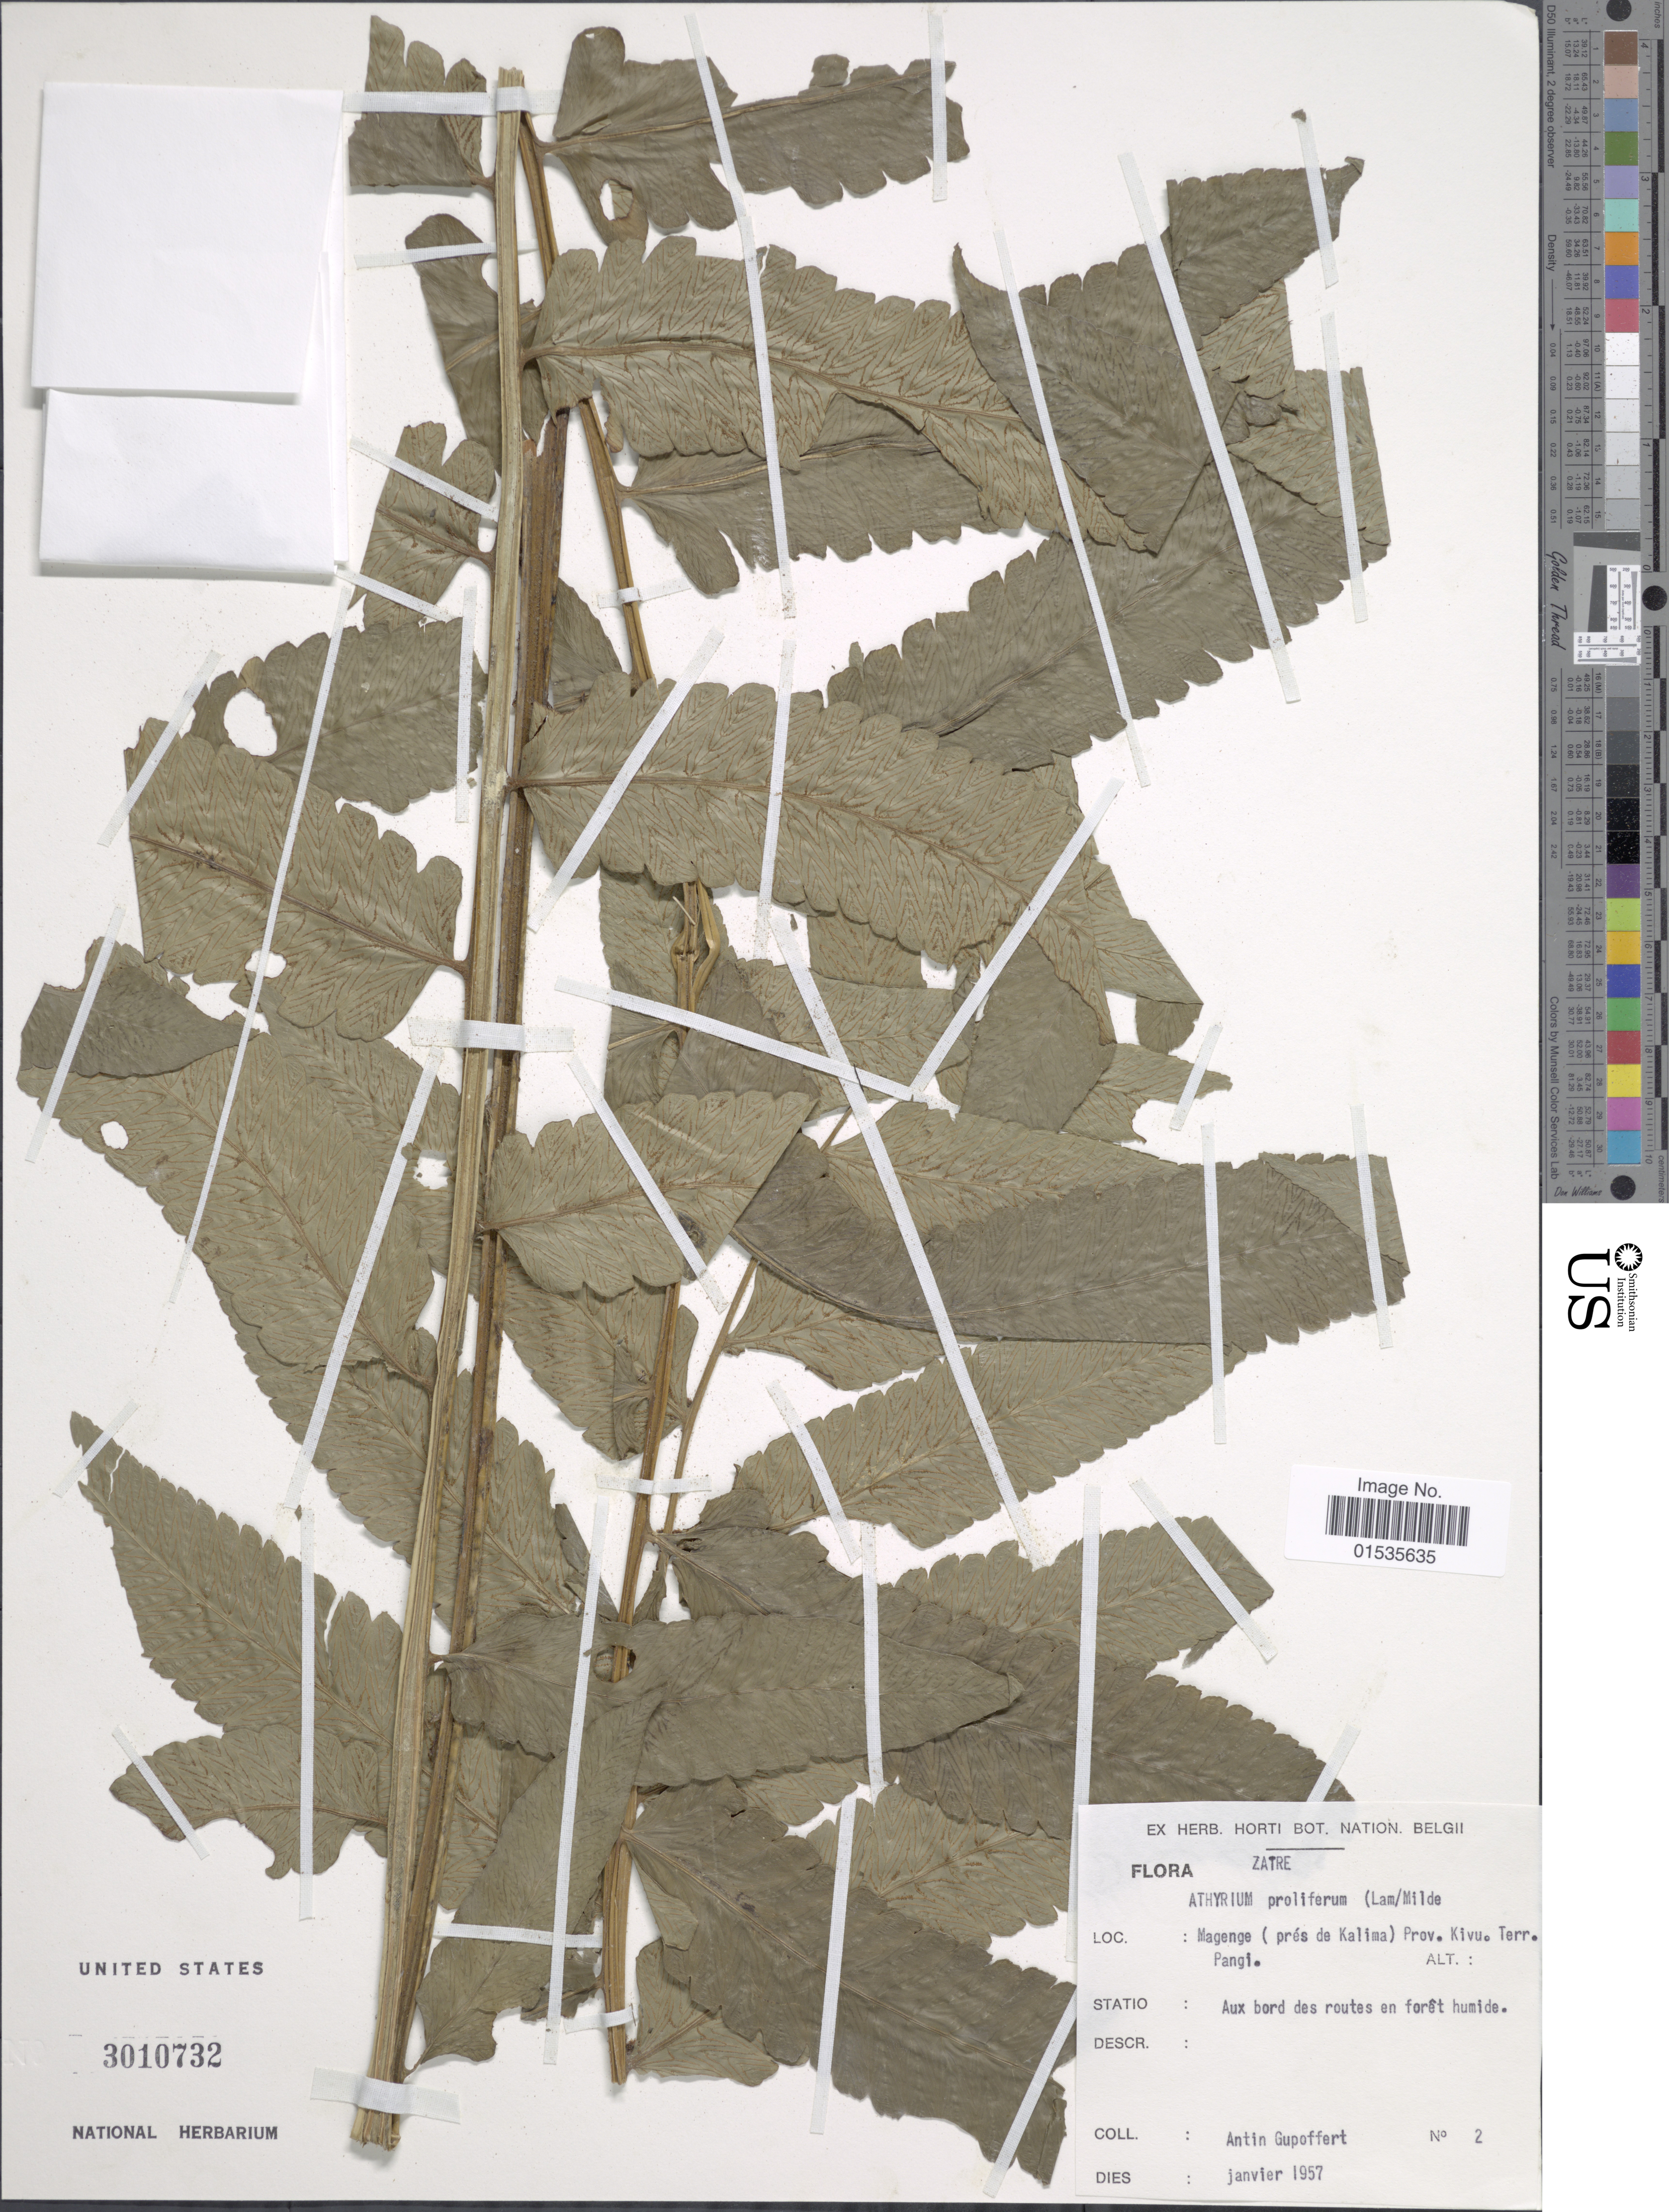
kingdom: Plantae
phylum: Tracheophyta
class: Polypodiopsida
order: Polypodiales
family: Athyriaceae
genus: Diplazium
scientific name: Diplazium proliferum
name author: (Lam.) Thouars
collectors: Autin - Gupoffert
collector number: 2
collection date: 1957-01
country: Angola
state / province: Zaire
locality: Zaire, Magenge (pres de Kalima) Prov. Kivu Terr. Pangi.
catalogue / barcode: US 3010732